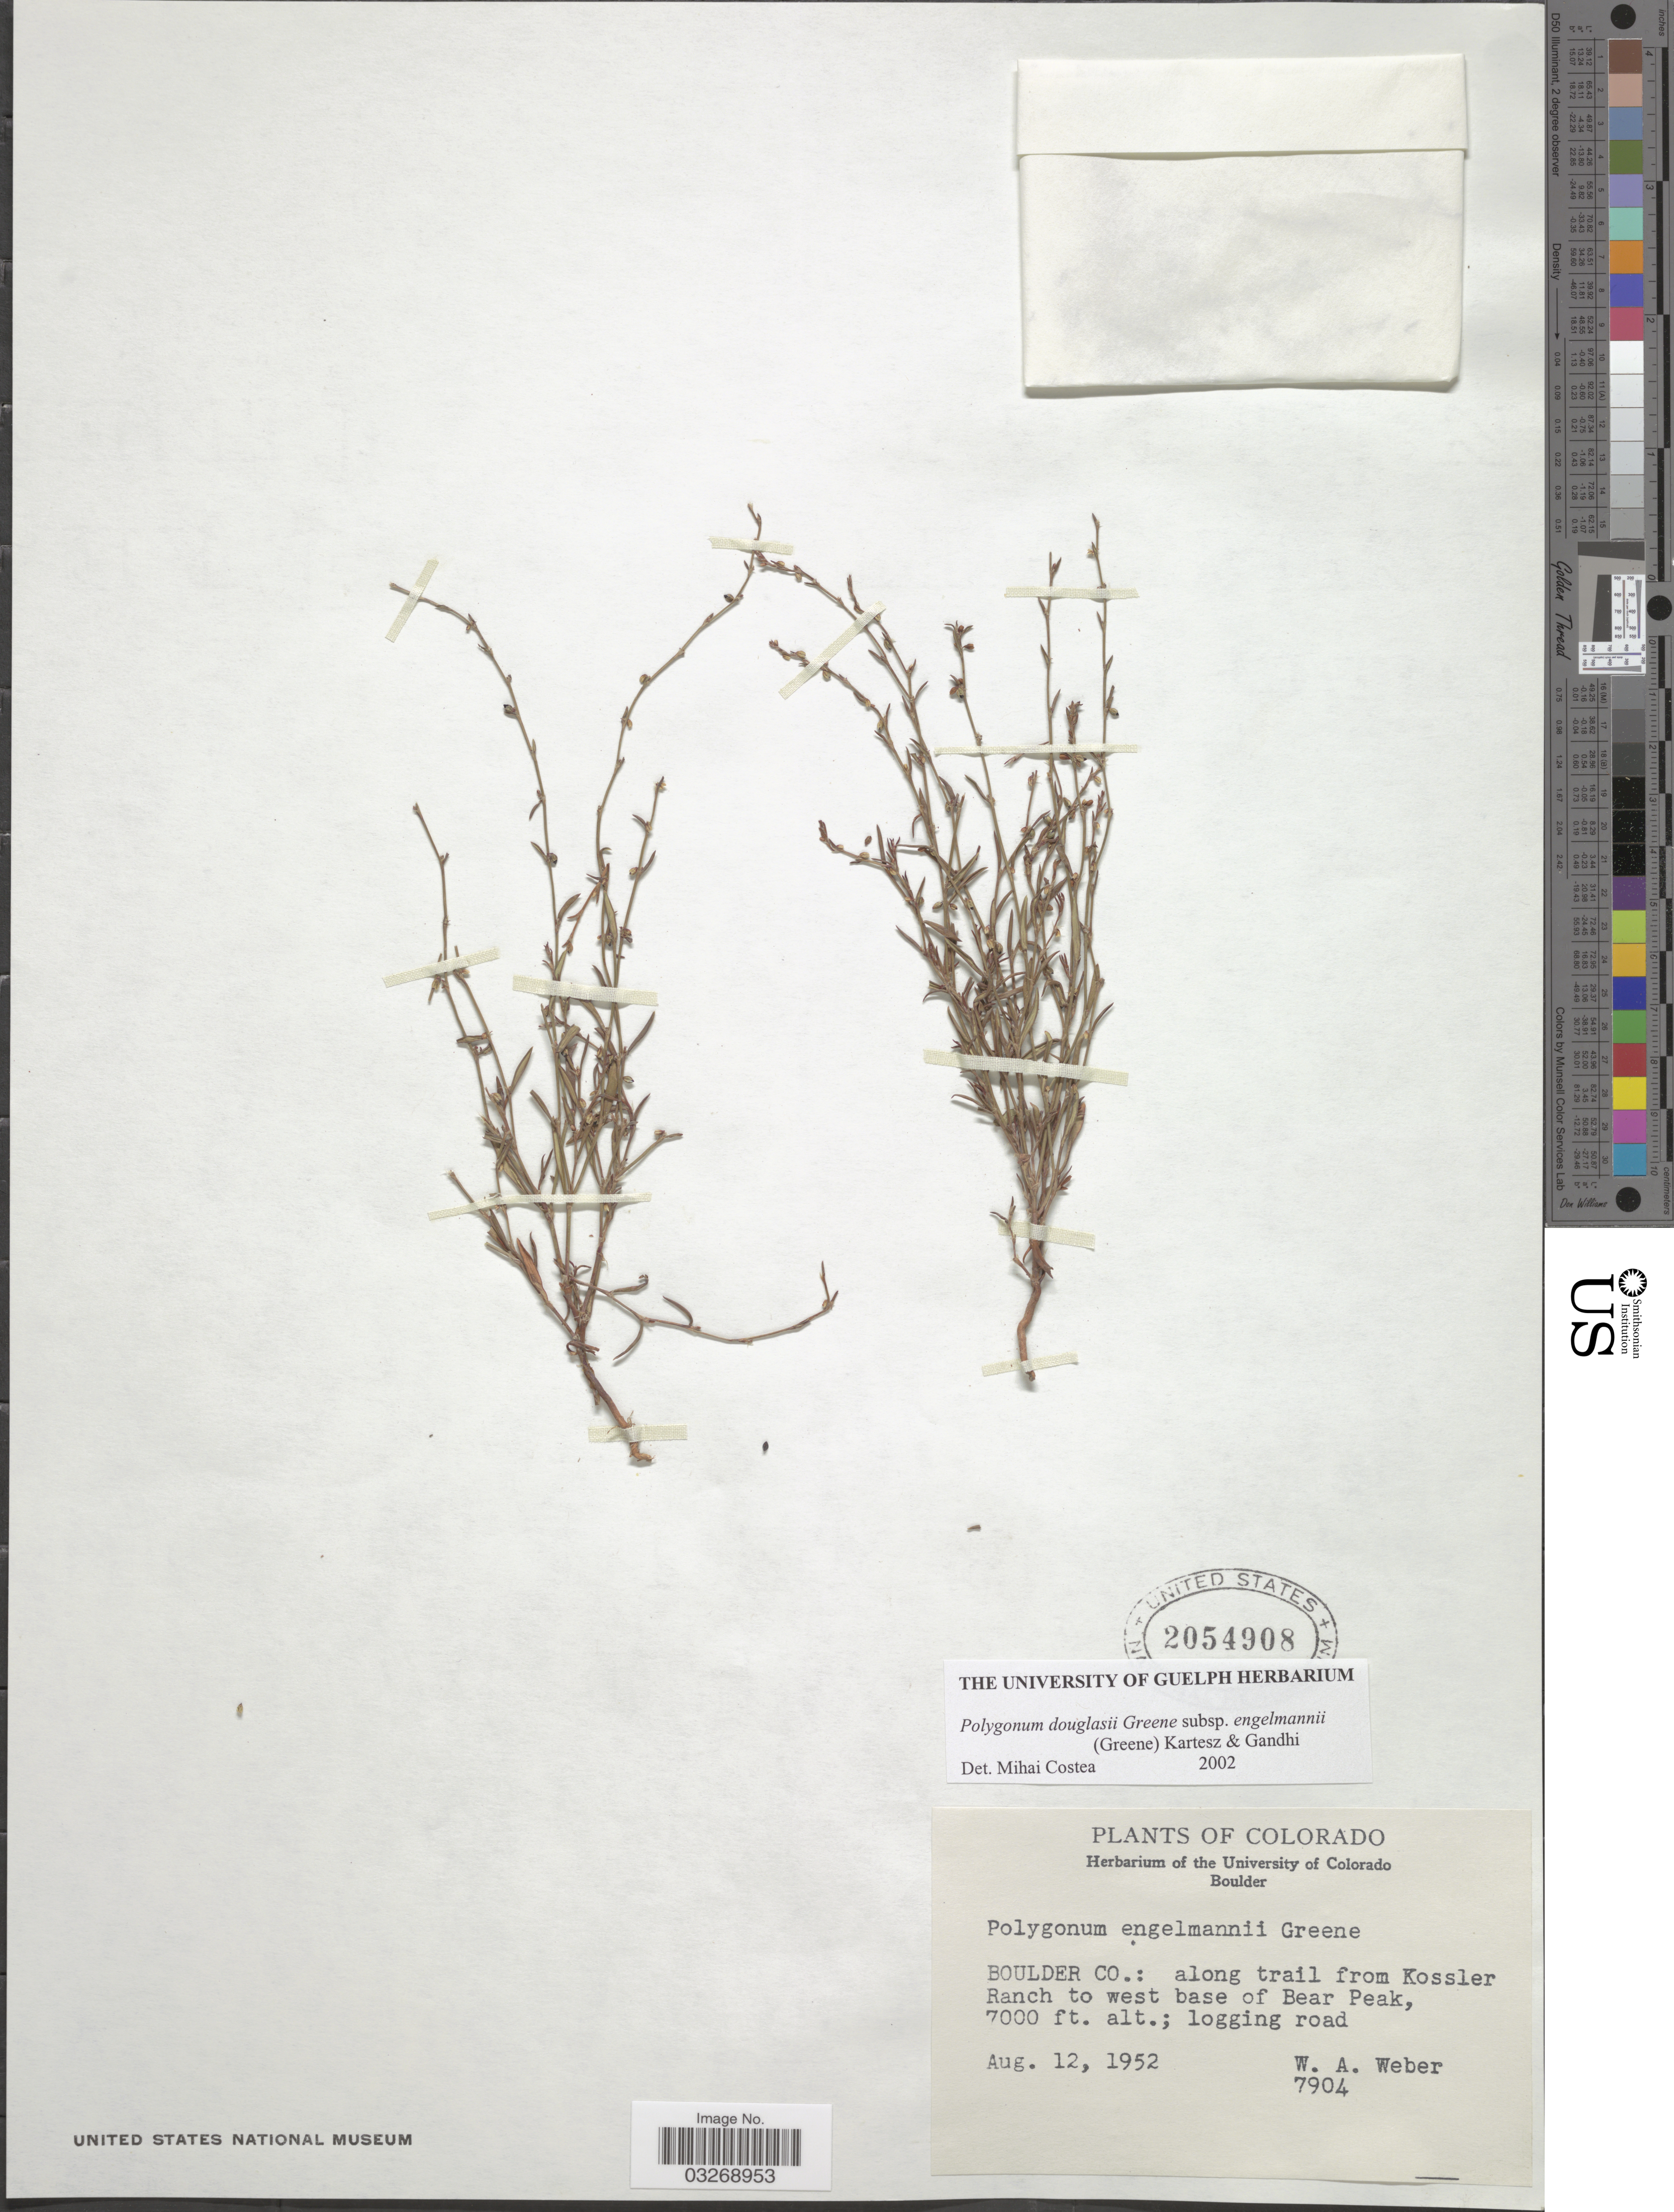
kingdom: Plantae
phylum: Tracheophyta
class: Magnoliopsida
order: Caryophyllales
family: Polygonaceae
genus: Polygonum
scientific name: Polygonum douglasii subsp. engelmannii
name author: (S.W. Greene) Kartesz & Gandhi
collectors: W. A. Weber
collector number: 7904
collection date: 1952-08-12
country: United States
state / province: Colorado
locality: Boulder Co.: along trail from Kossler Ranch to west base of Bear Peak.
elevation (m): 2134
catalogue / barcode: US 2054908